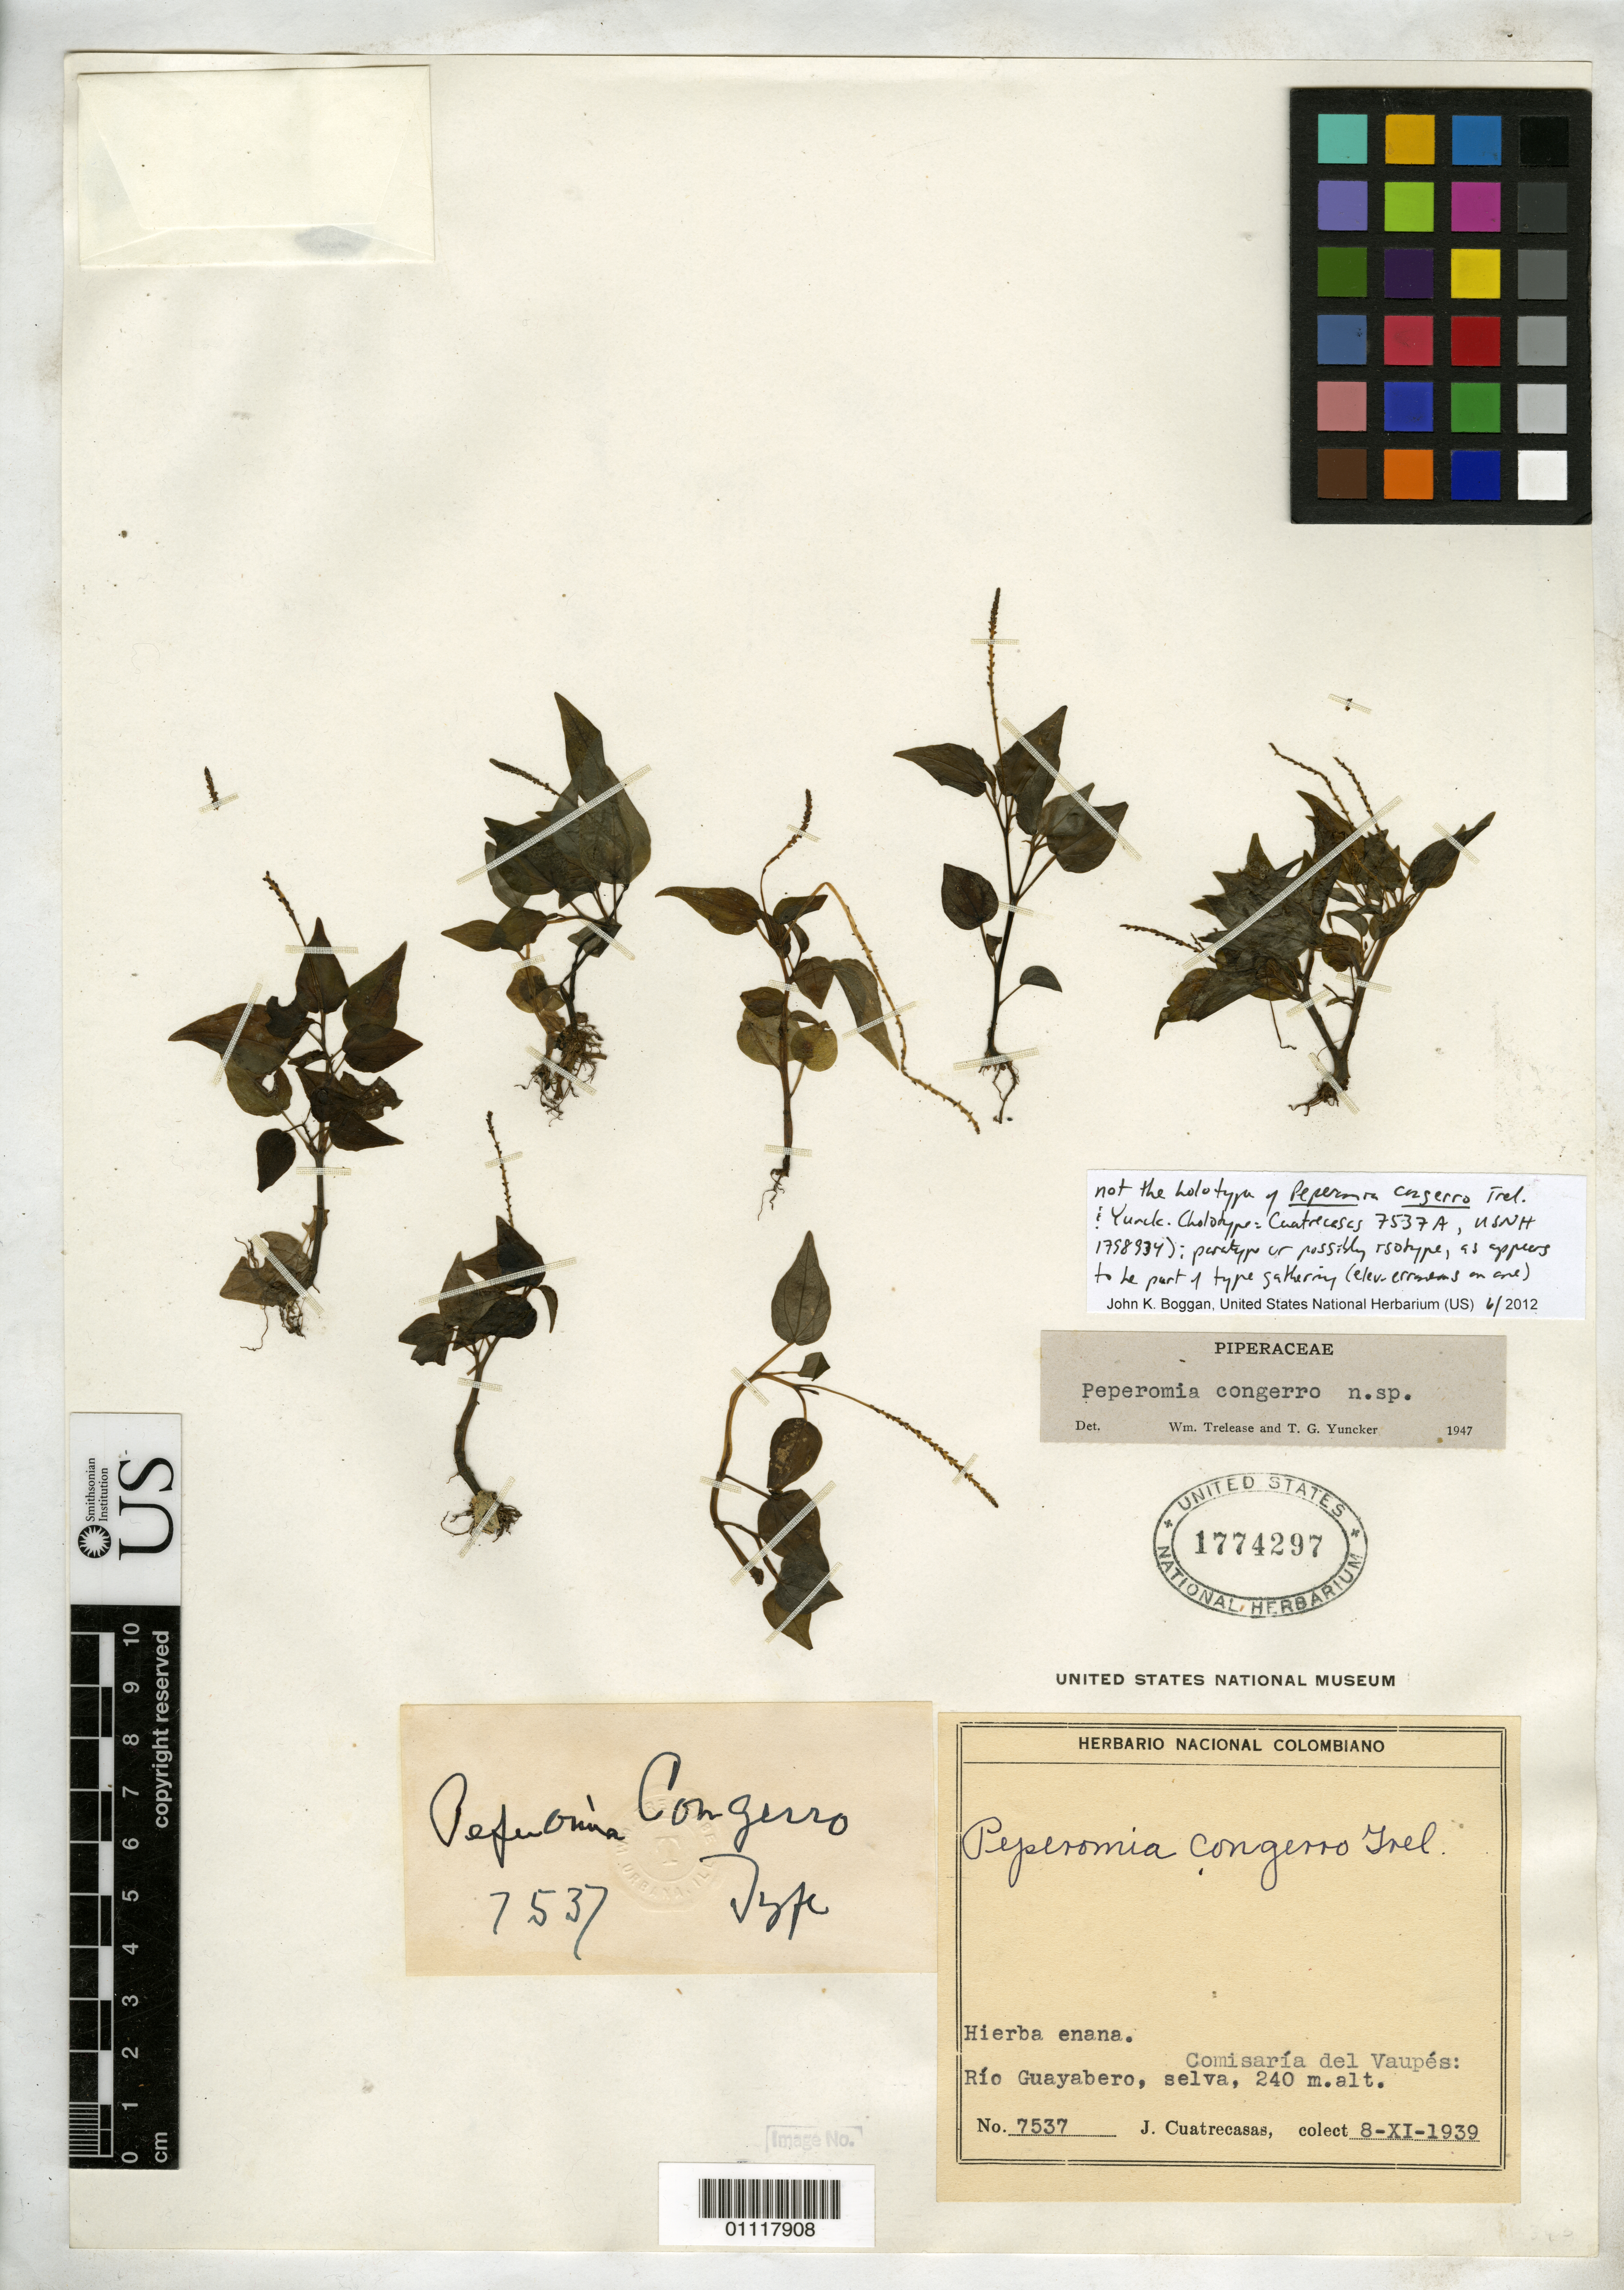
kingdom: Plantae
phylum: Tracheophyta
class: Magnoliopsida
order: Piperales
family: Piperaceae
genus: Peperomia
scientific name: Peperomia congerro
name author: Trel. & Yunck.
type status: Possible Isotype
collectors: J. Cuatrecasas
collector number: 7537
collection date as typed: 08 Nov 1939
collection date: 1939-11-08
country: Colombia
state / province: Vaupés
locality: Rio Guayabero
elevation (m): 240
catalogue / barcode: US 1774297